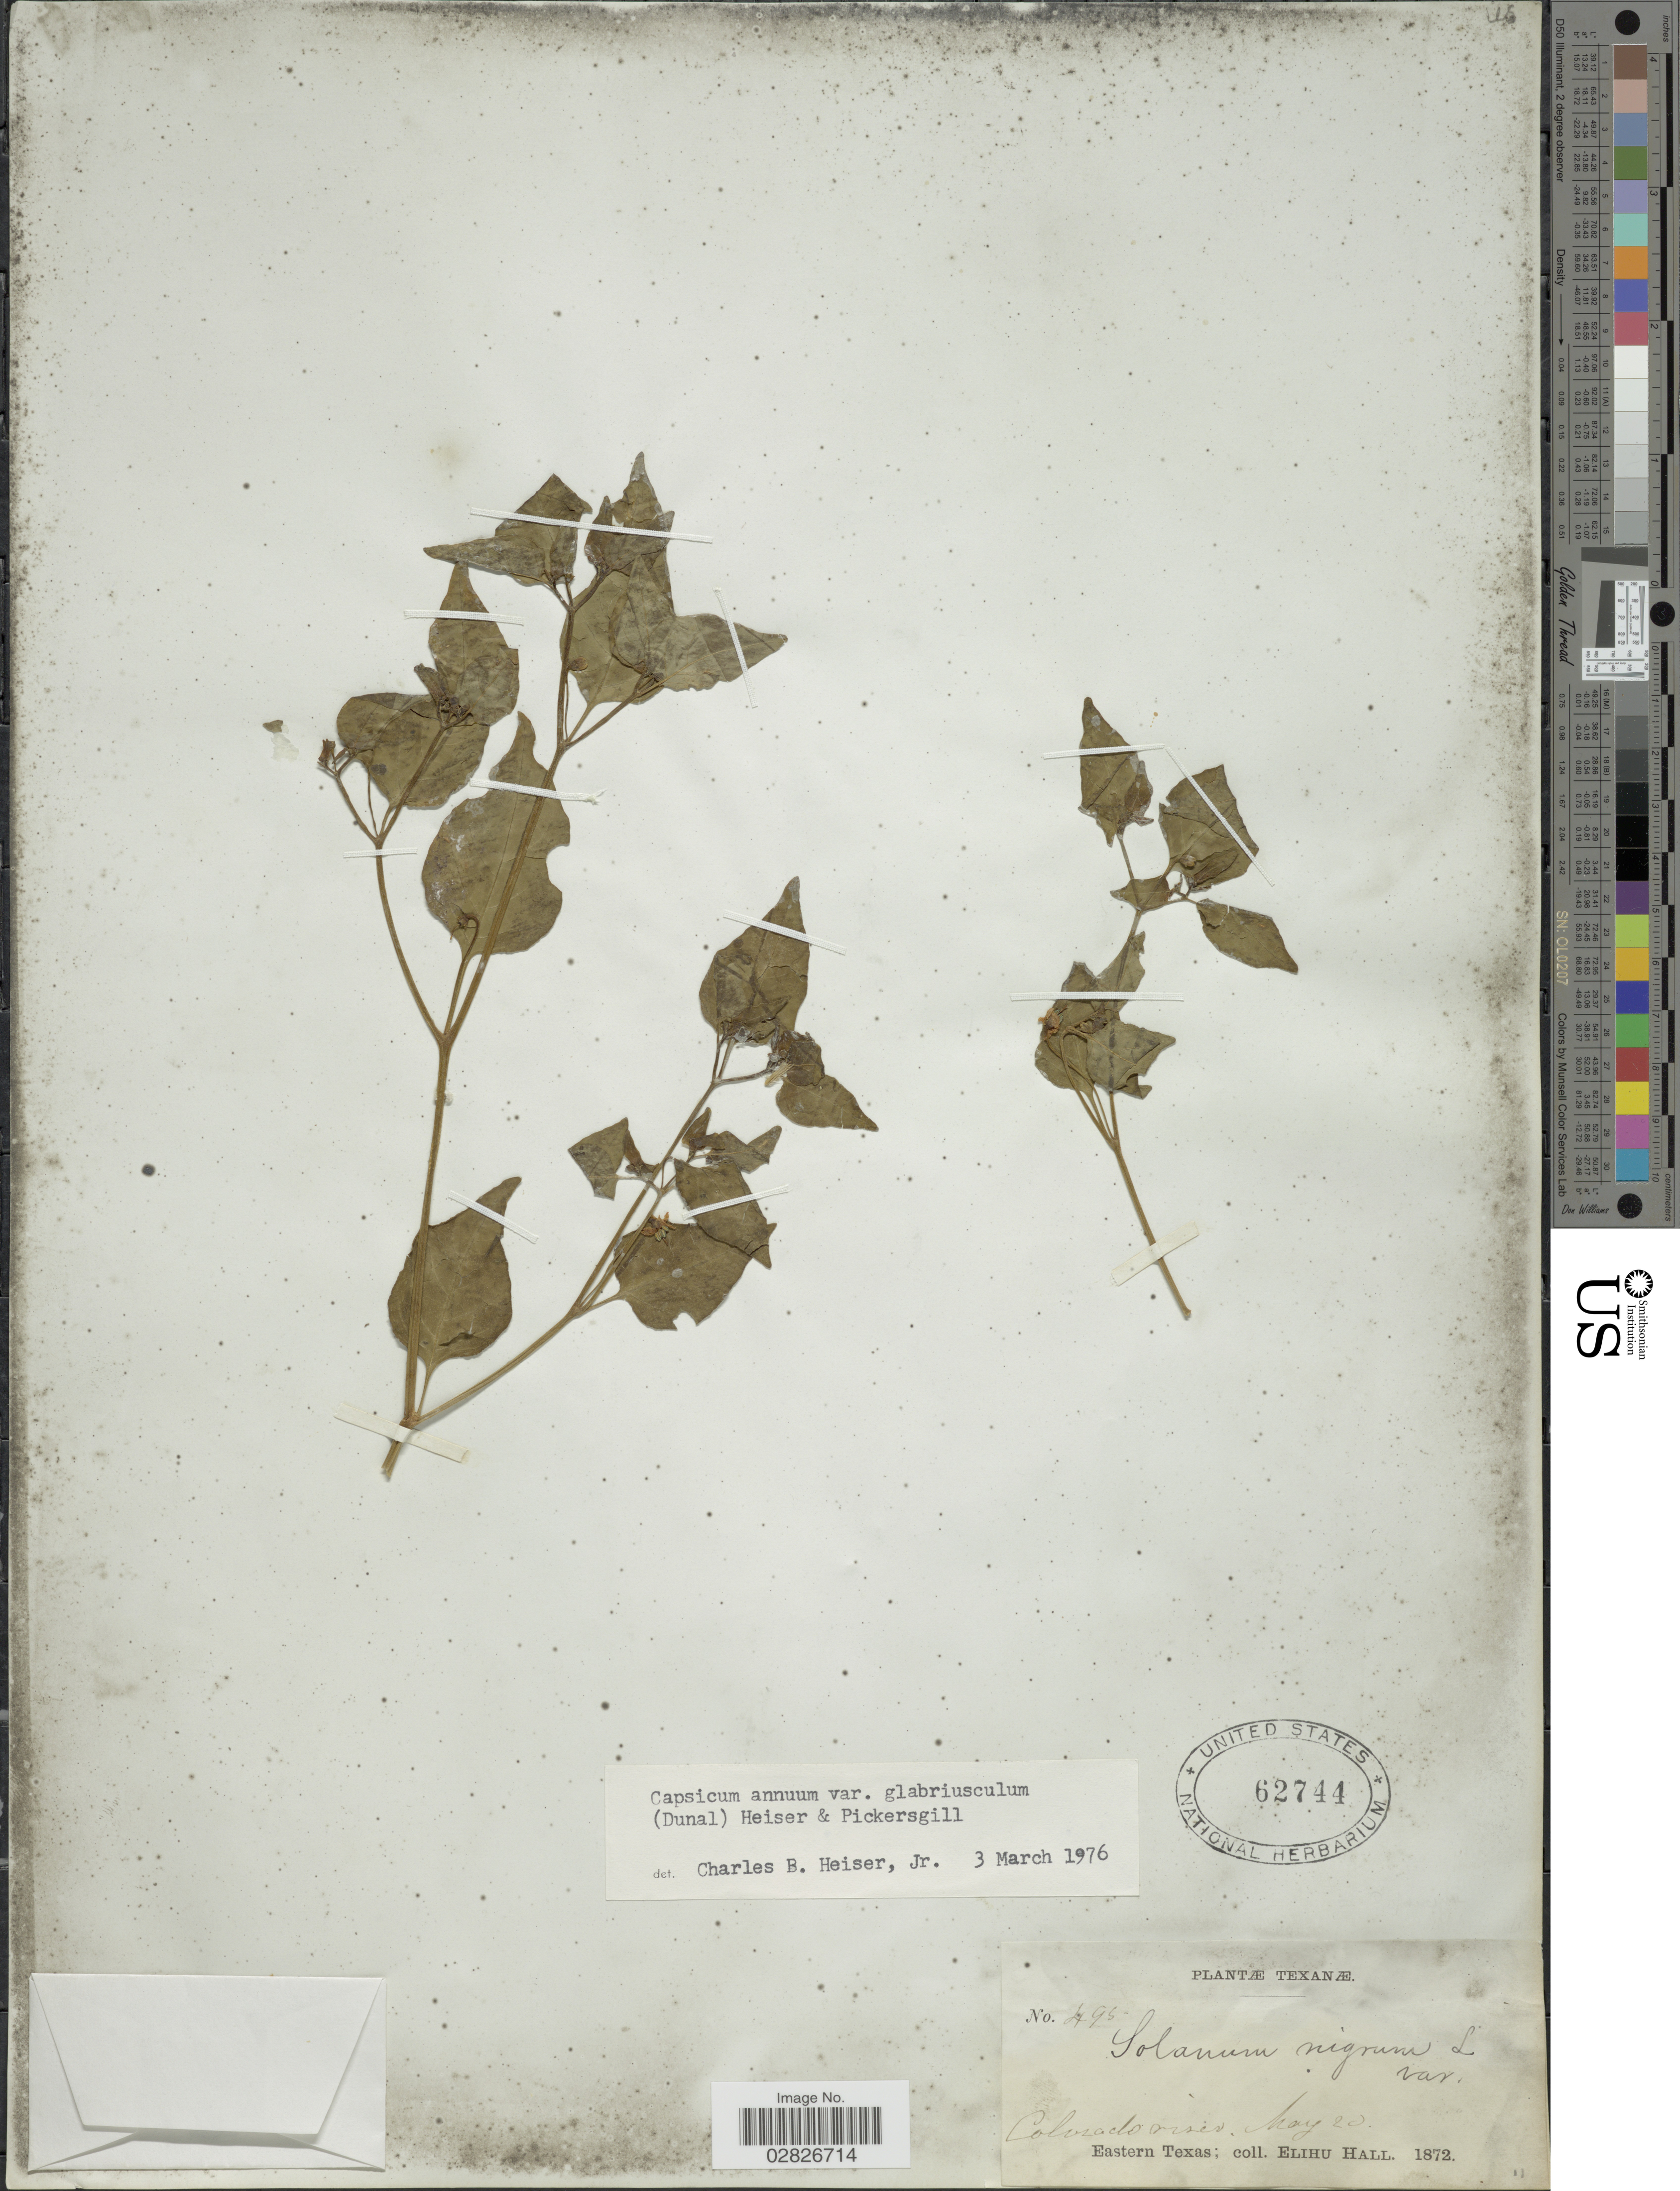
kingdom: Plantae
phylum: Tracheophyta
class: Magnoliopsida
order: Solanales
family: Solanaceae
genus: Capsicum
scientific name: Capsicum annuum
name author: L.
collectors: E. Hall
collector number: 495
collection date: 1872-05-20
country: United States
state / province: Texas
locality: Colorado river, Eastern Texas.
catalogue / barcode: US 62744